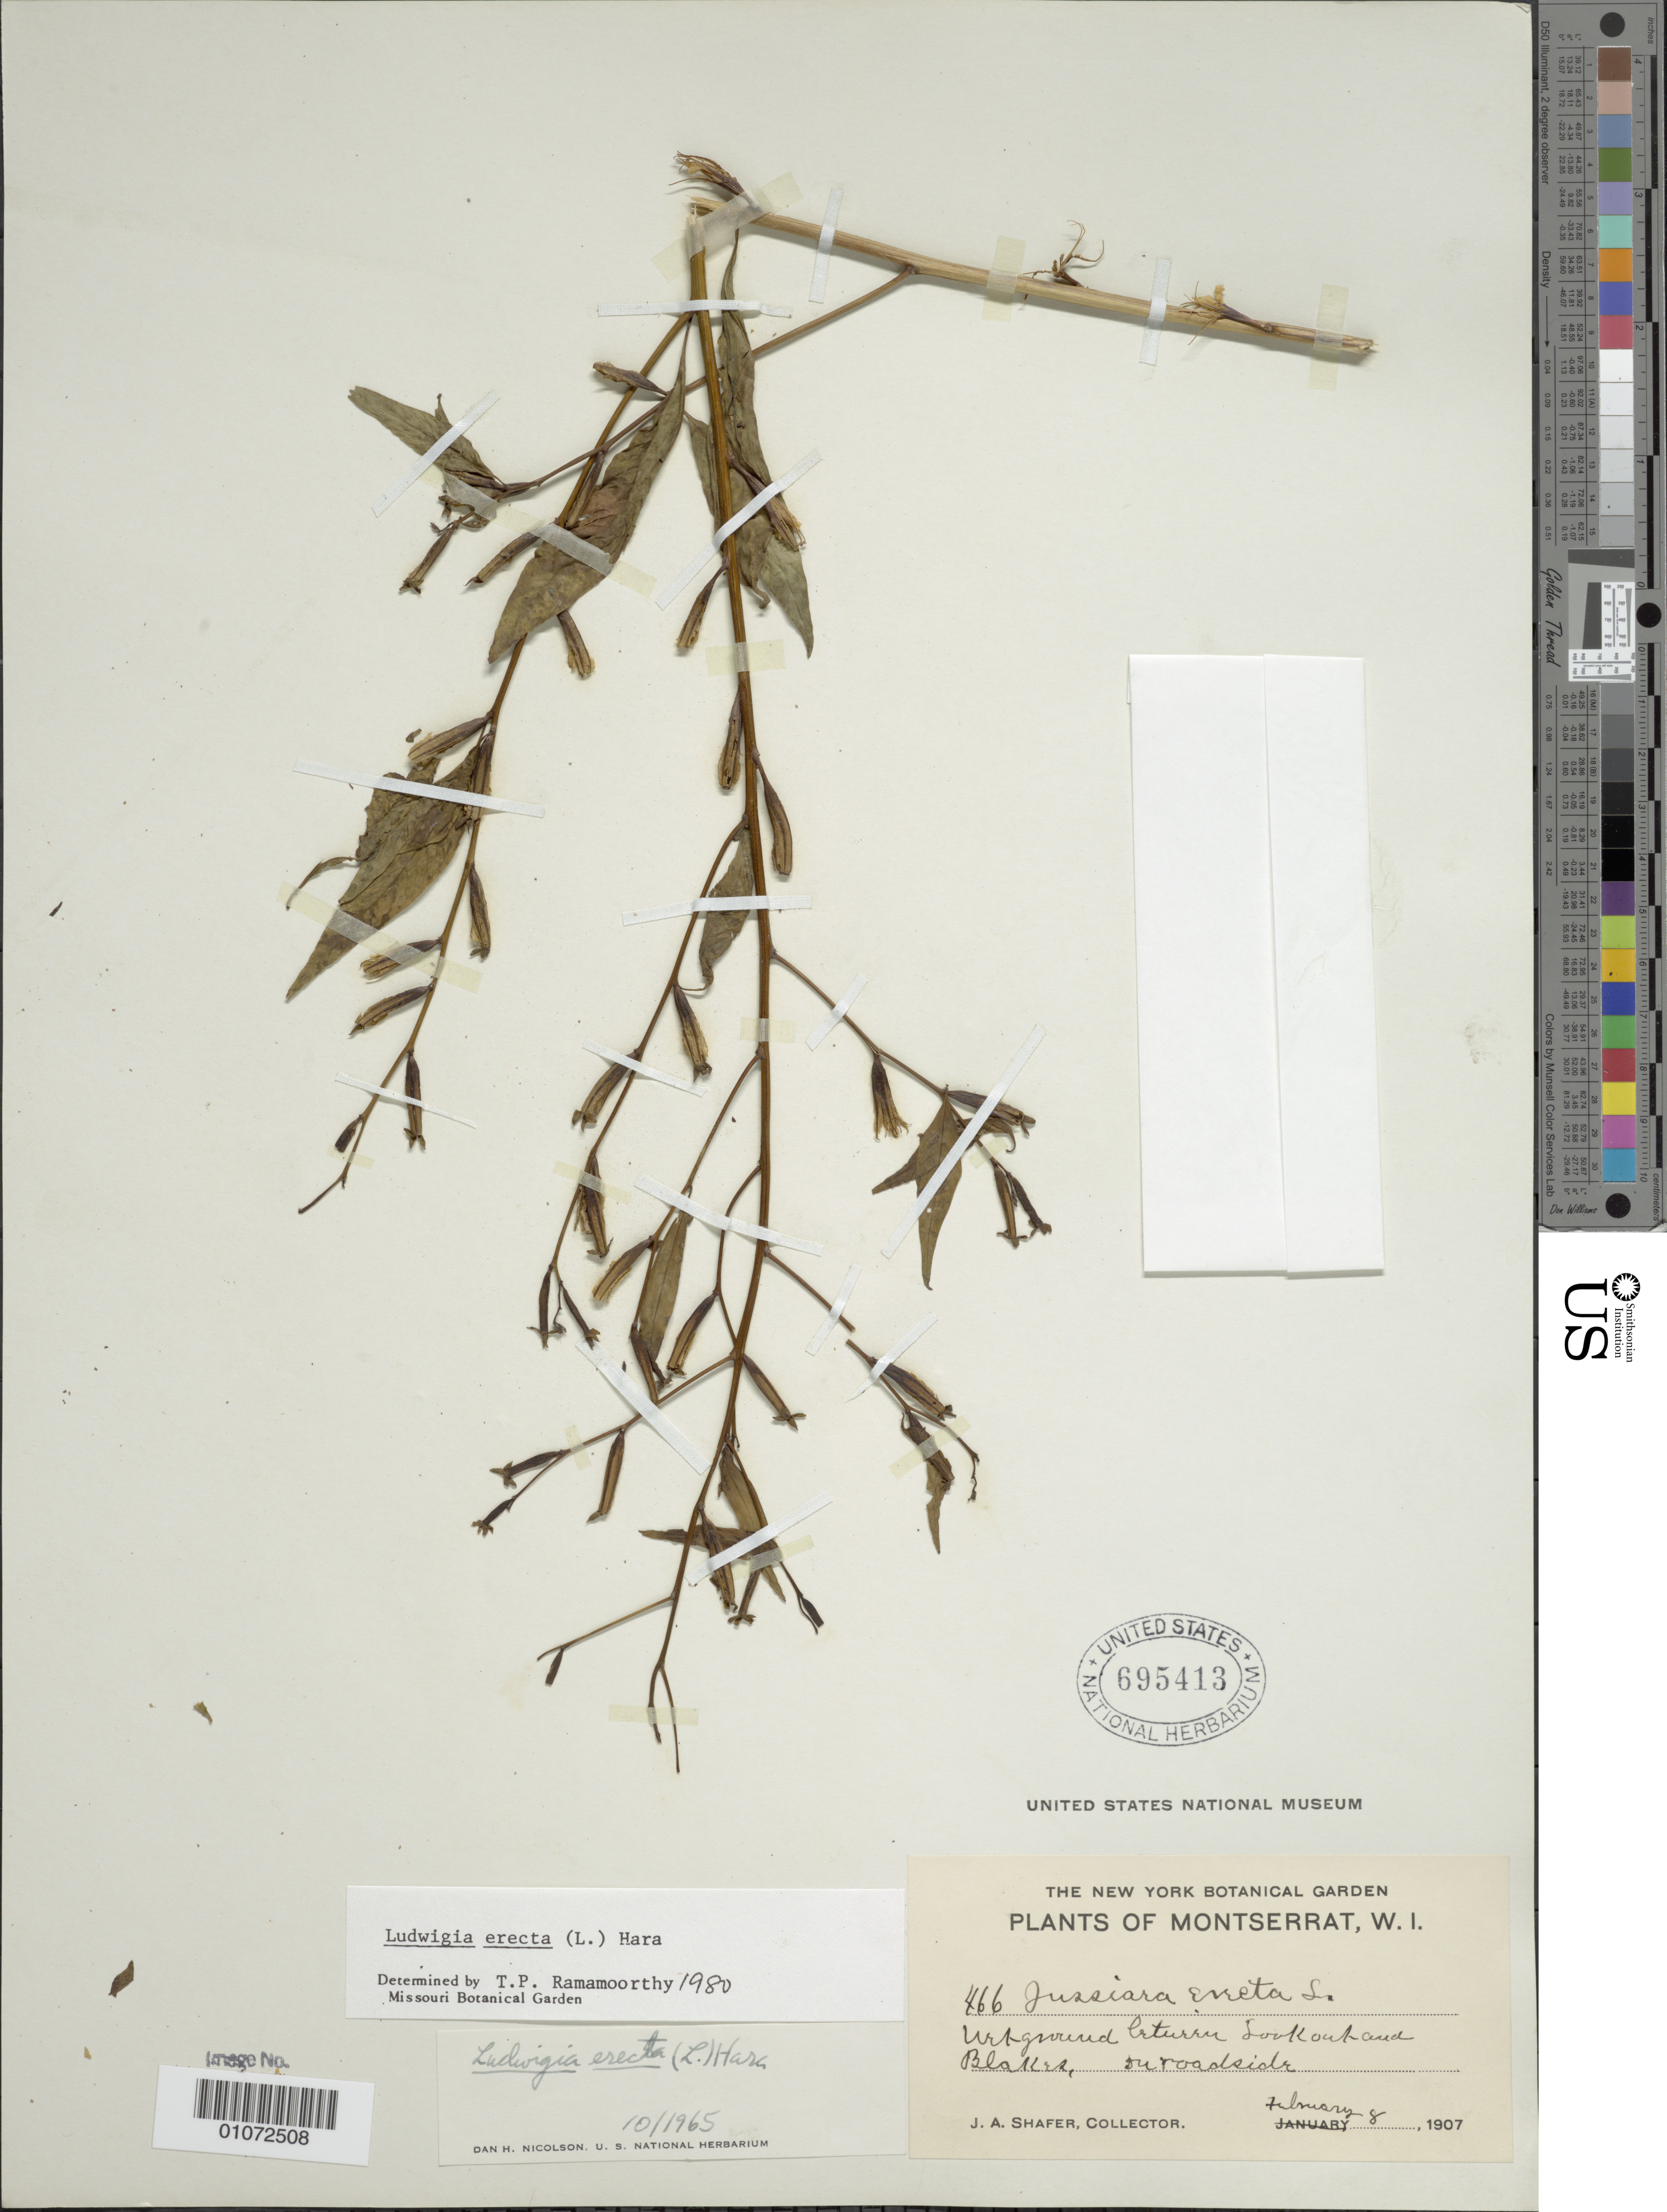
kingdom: Plantae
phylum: Tracheophyta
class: Magnoliopsida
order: Myrtales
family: Onagraceae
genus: Ludwigia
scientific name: Ludwigia erecta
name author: (L.) H. Hara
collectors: J. A. Shafer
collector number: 466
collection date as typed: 08 Feb 1907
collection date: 1907-02-08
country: Montserrat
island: Montserrat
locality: Wet ground between Lookout and Blanera, on roadsides.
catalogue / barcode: US 695413